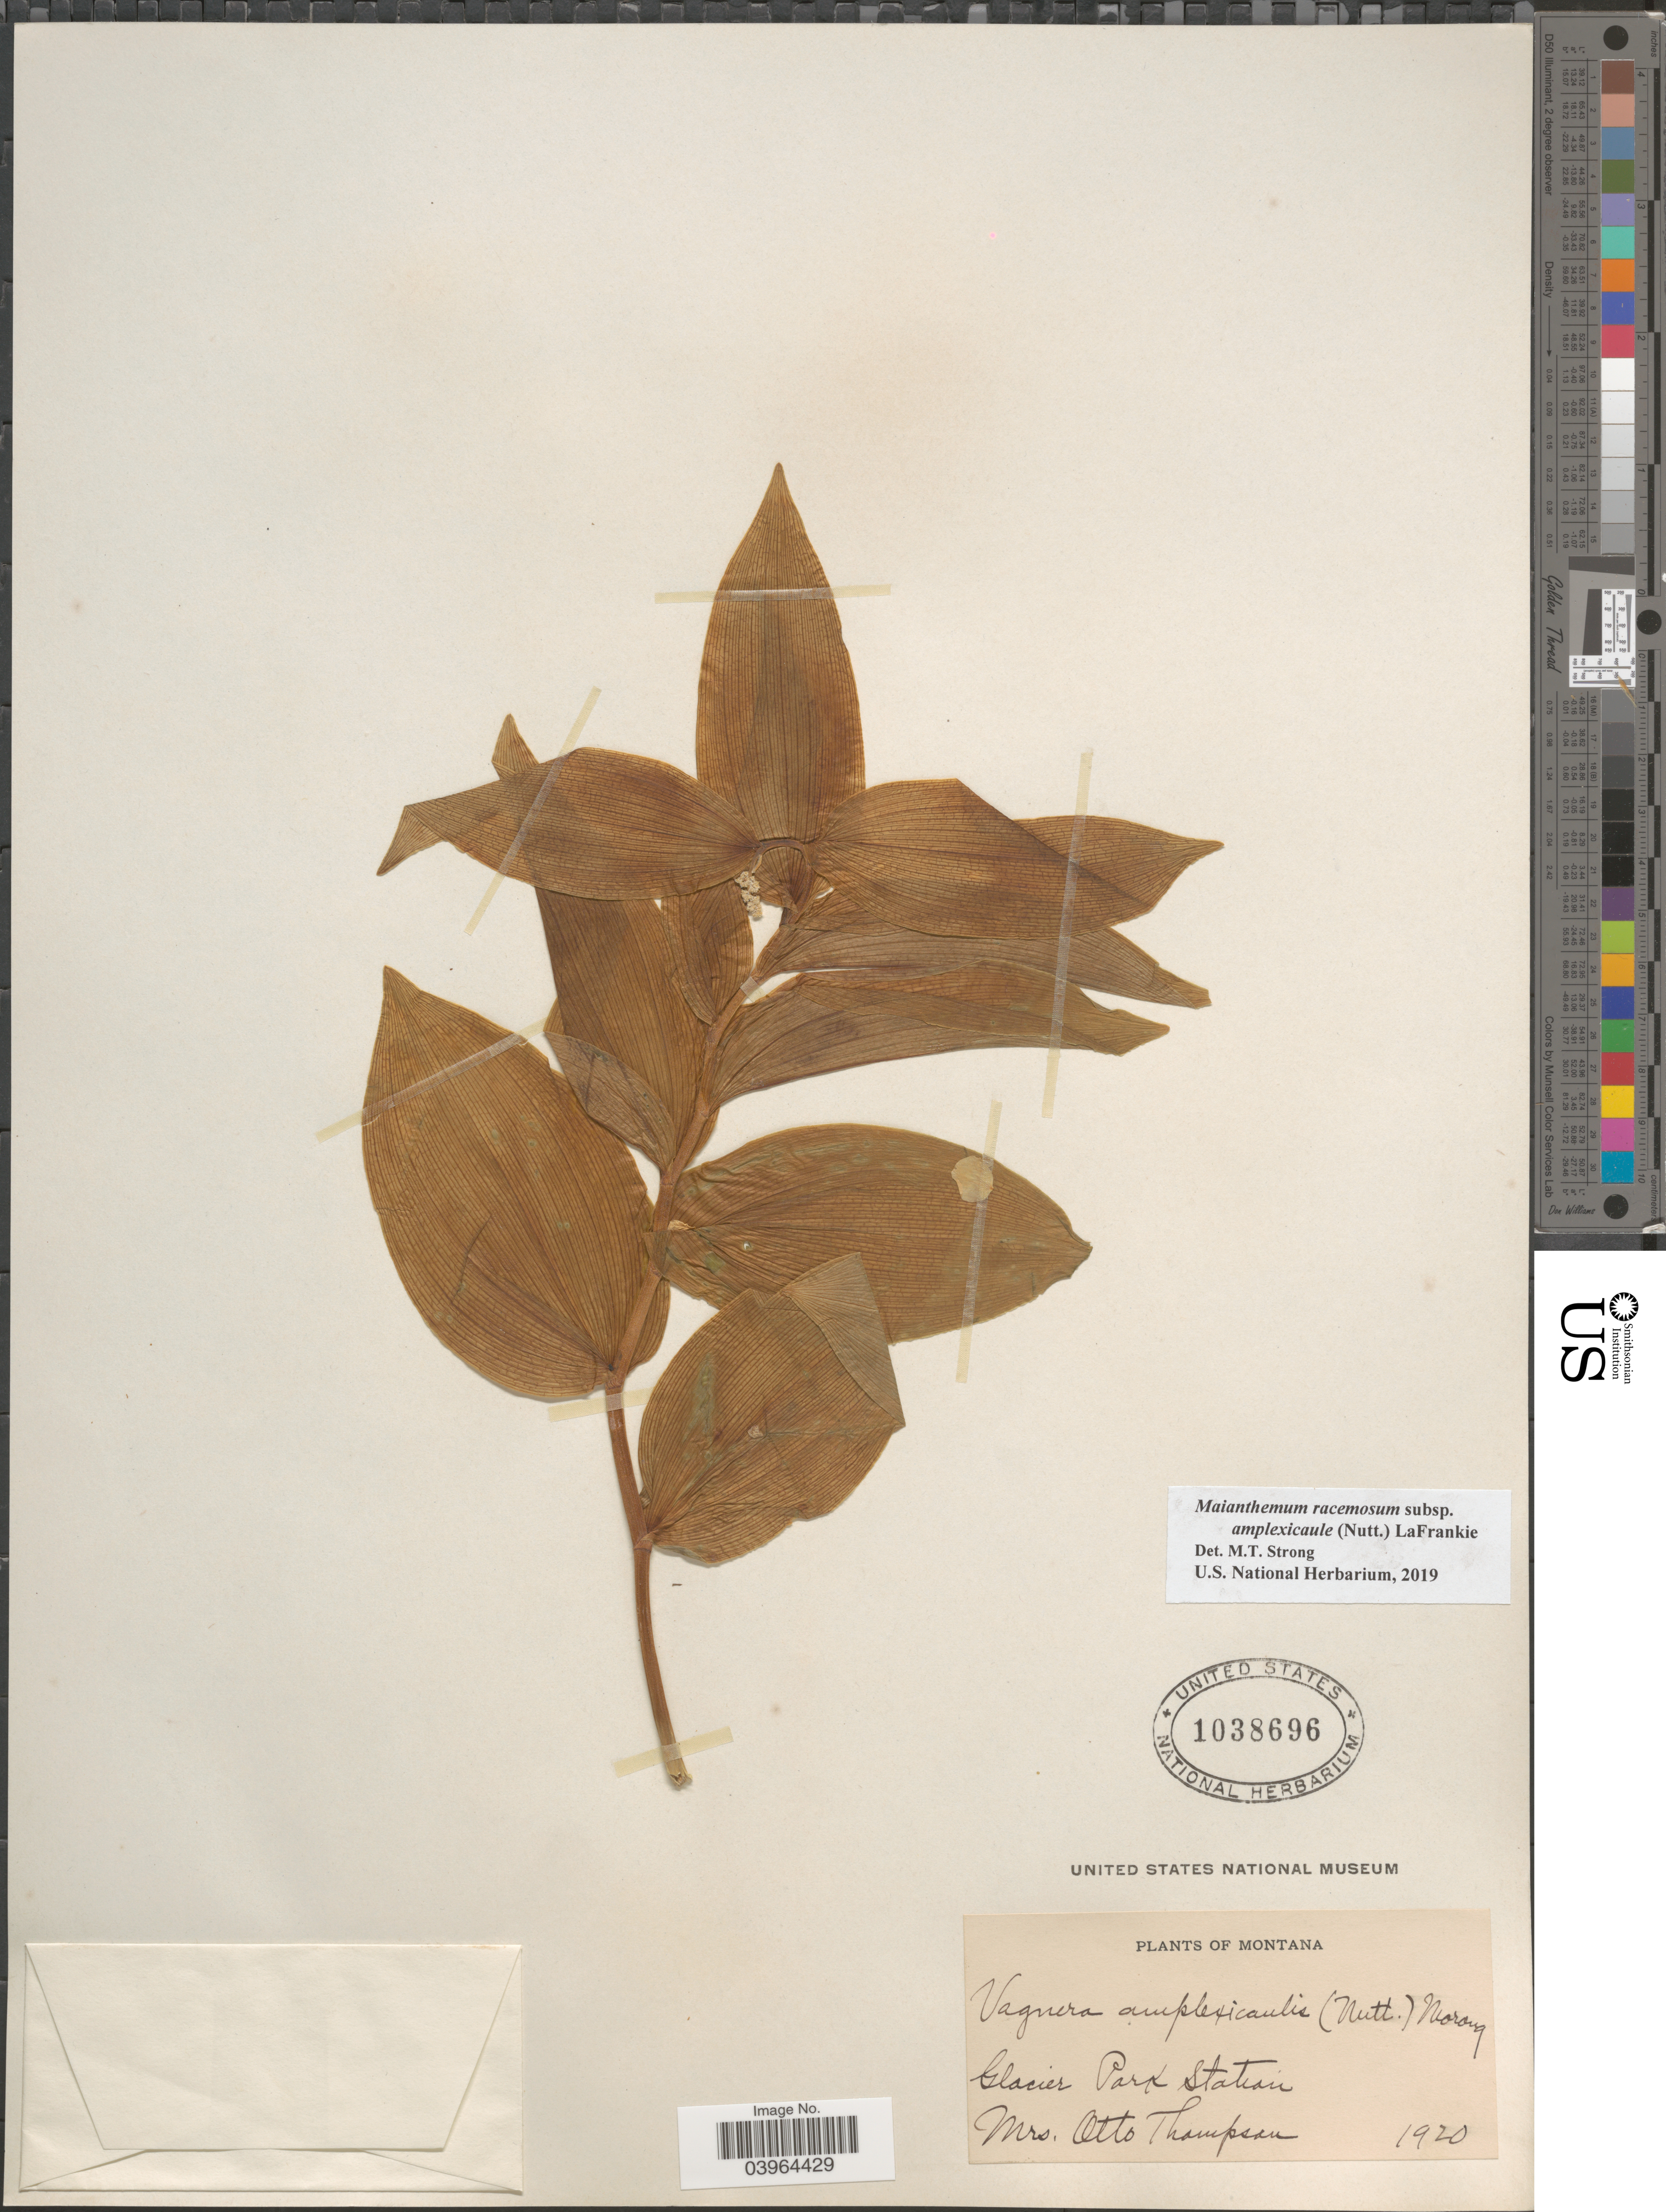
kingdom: Plantae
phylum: Tracheophyta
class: Liliopsida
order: Asparagales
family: Asparagaceae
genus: Maianthemum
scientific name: Maianthemum racemosum subsp. amplexicaule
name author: (Nutt.) LaFrankie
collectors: O. Thompson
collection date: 1920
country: United States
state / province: Montana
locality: Glacier Park Station.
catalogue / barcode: US 1038696